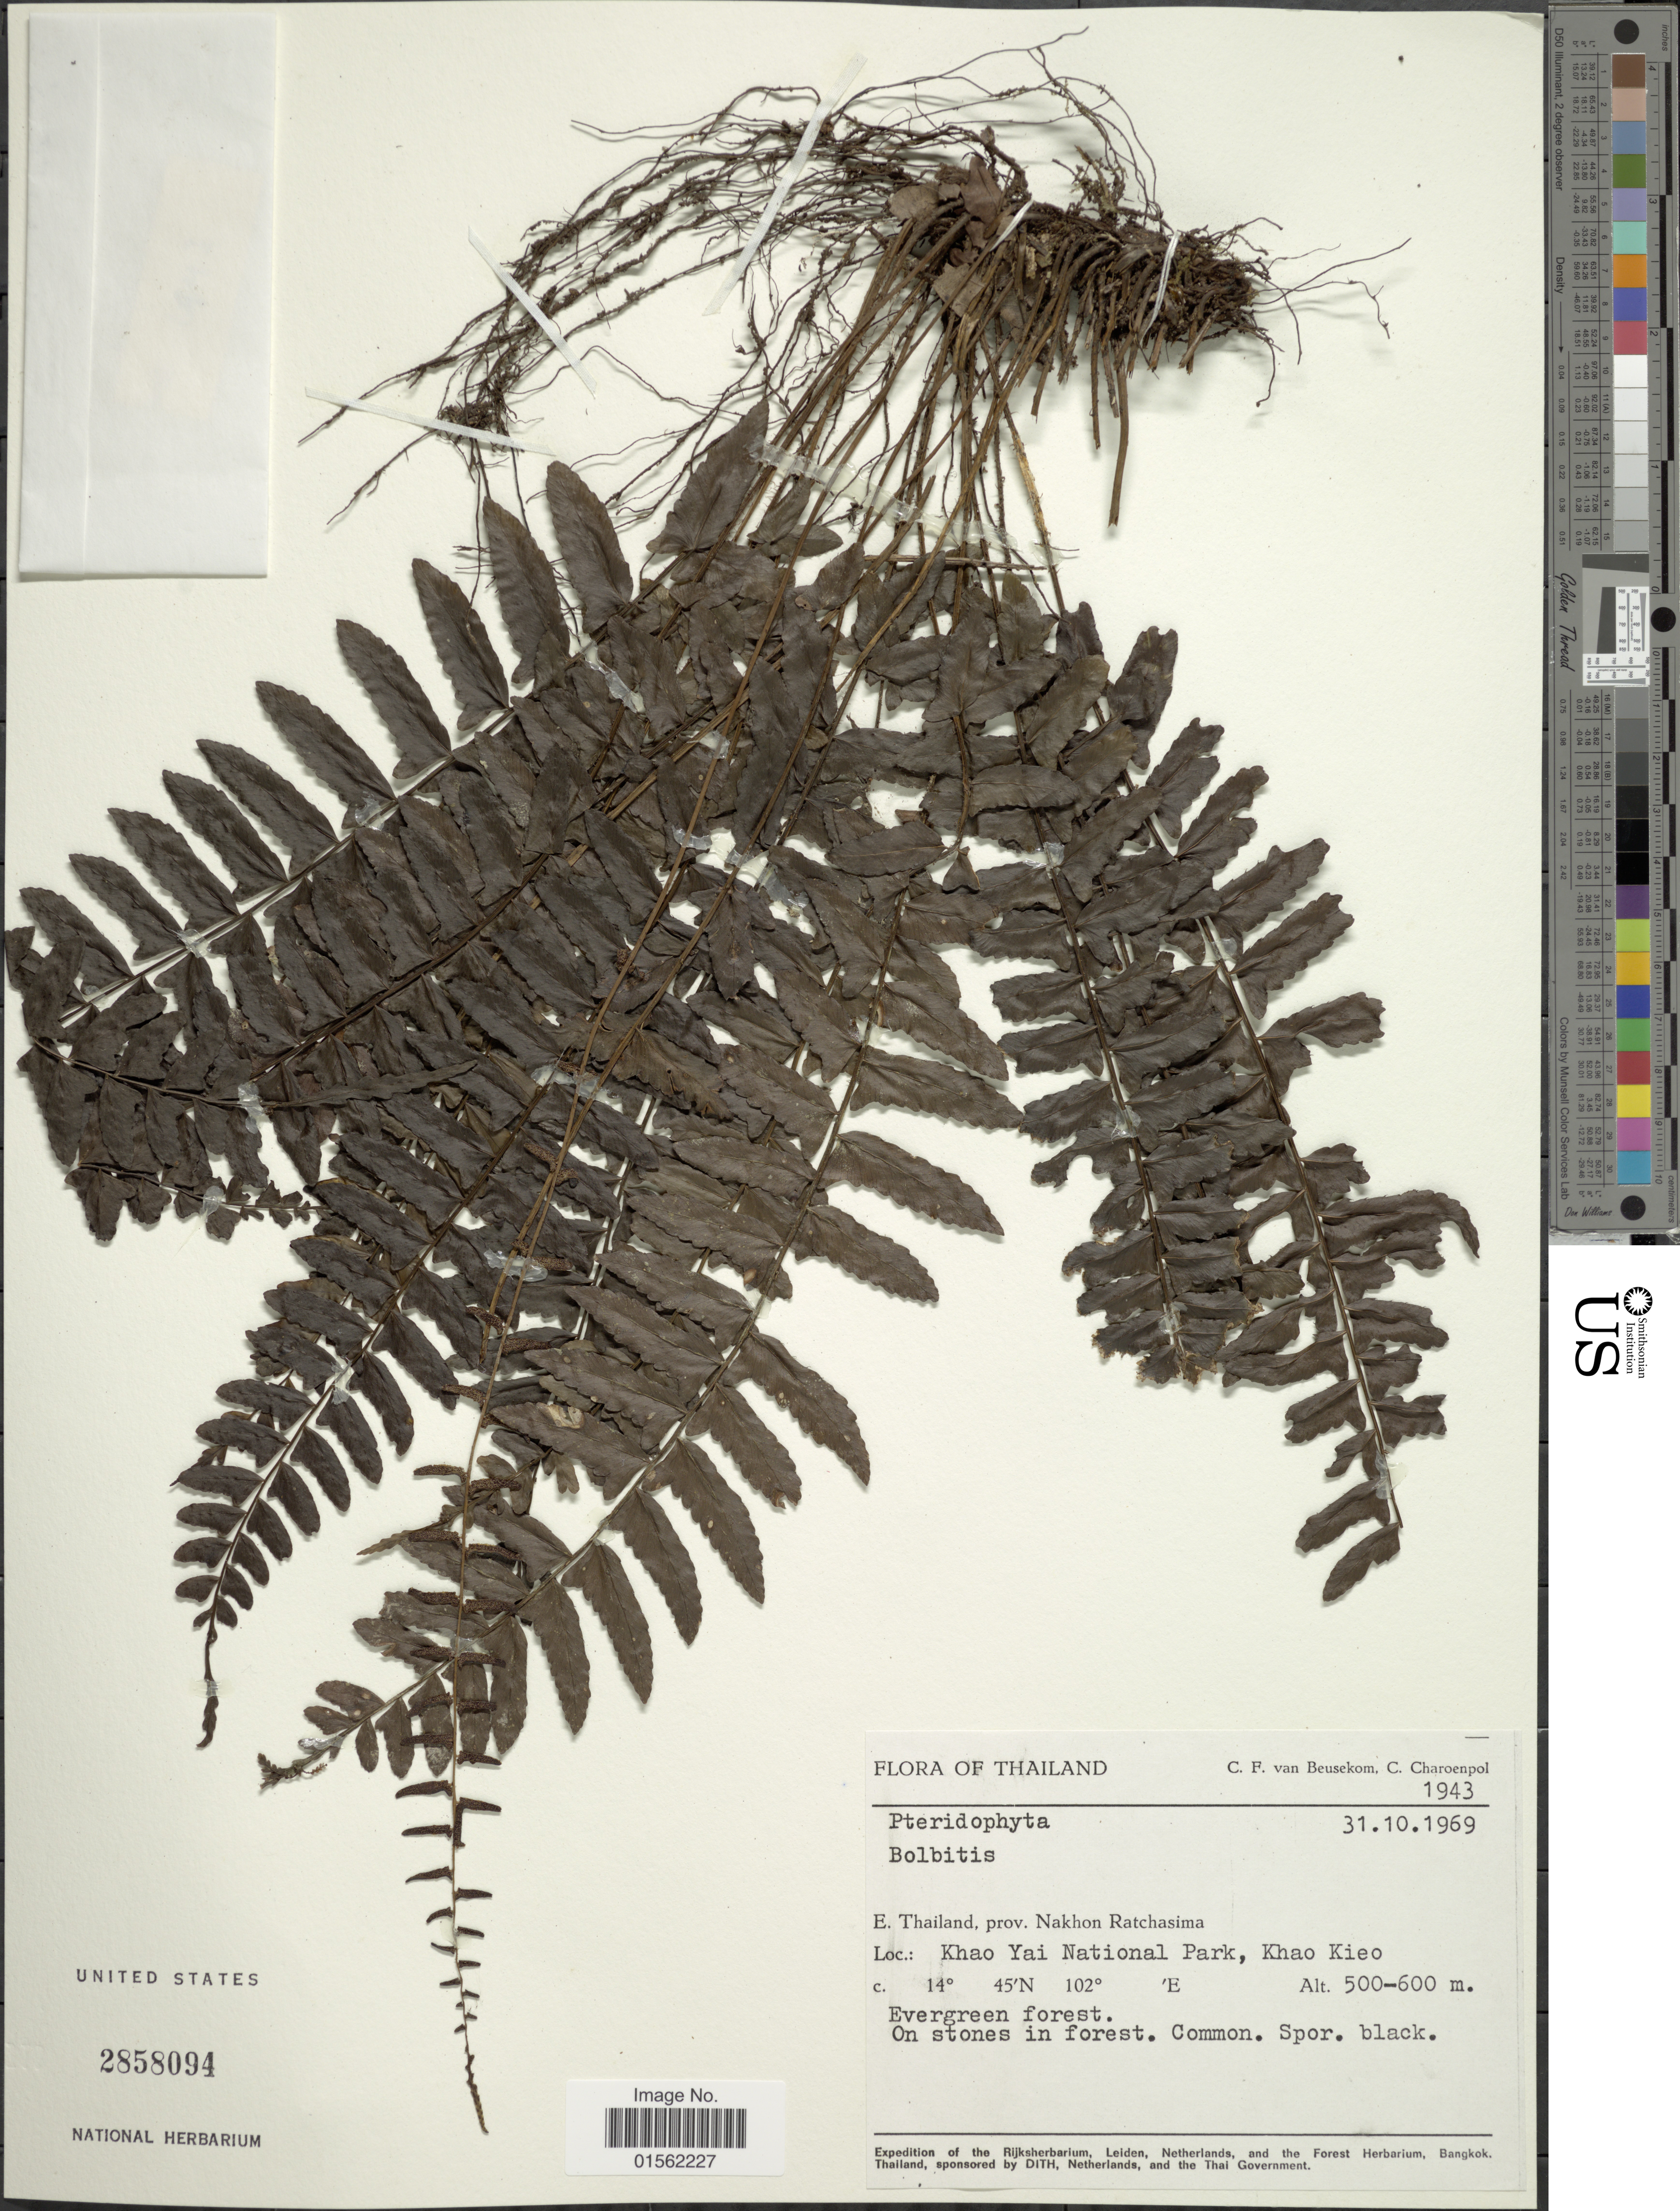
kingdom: Plantae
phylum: Tracheophyta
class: Polypodiopsida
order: Polypodiales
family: Dryopteridaceae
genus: Bolbitis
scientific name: Bolbitis appendiculata var. appendiculata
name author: (Willd.) K. Iwats.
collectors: C. F. Beusekom & C. Charoenpol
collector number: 1943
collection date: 1969-10-31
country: Thailand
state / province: Nakhon Ratchasima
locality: E. Thailand, Khao Yai National Park, Khao Kieo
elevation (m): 500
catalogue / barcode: US 2858094